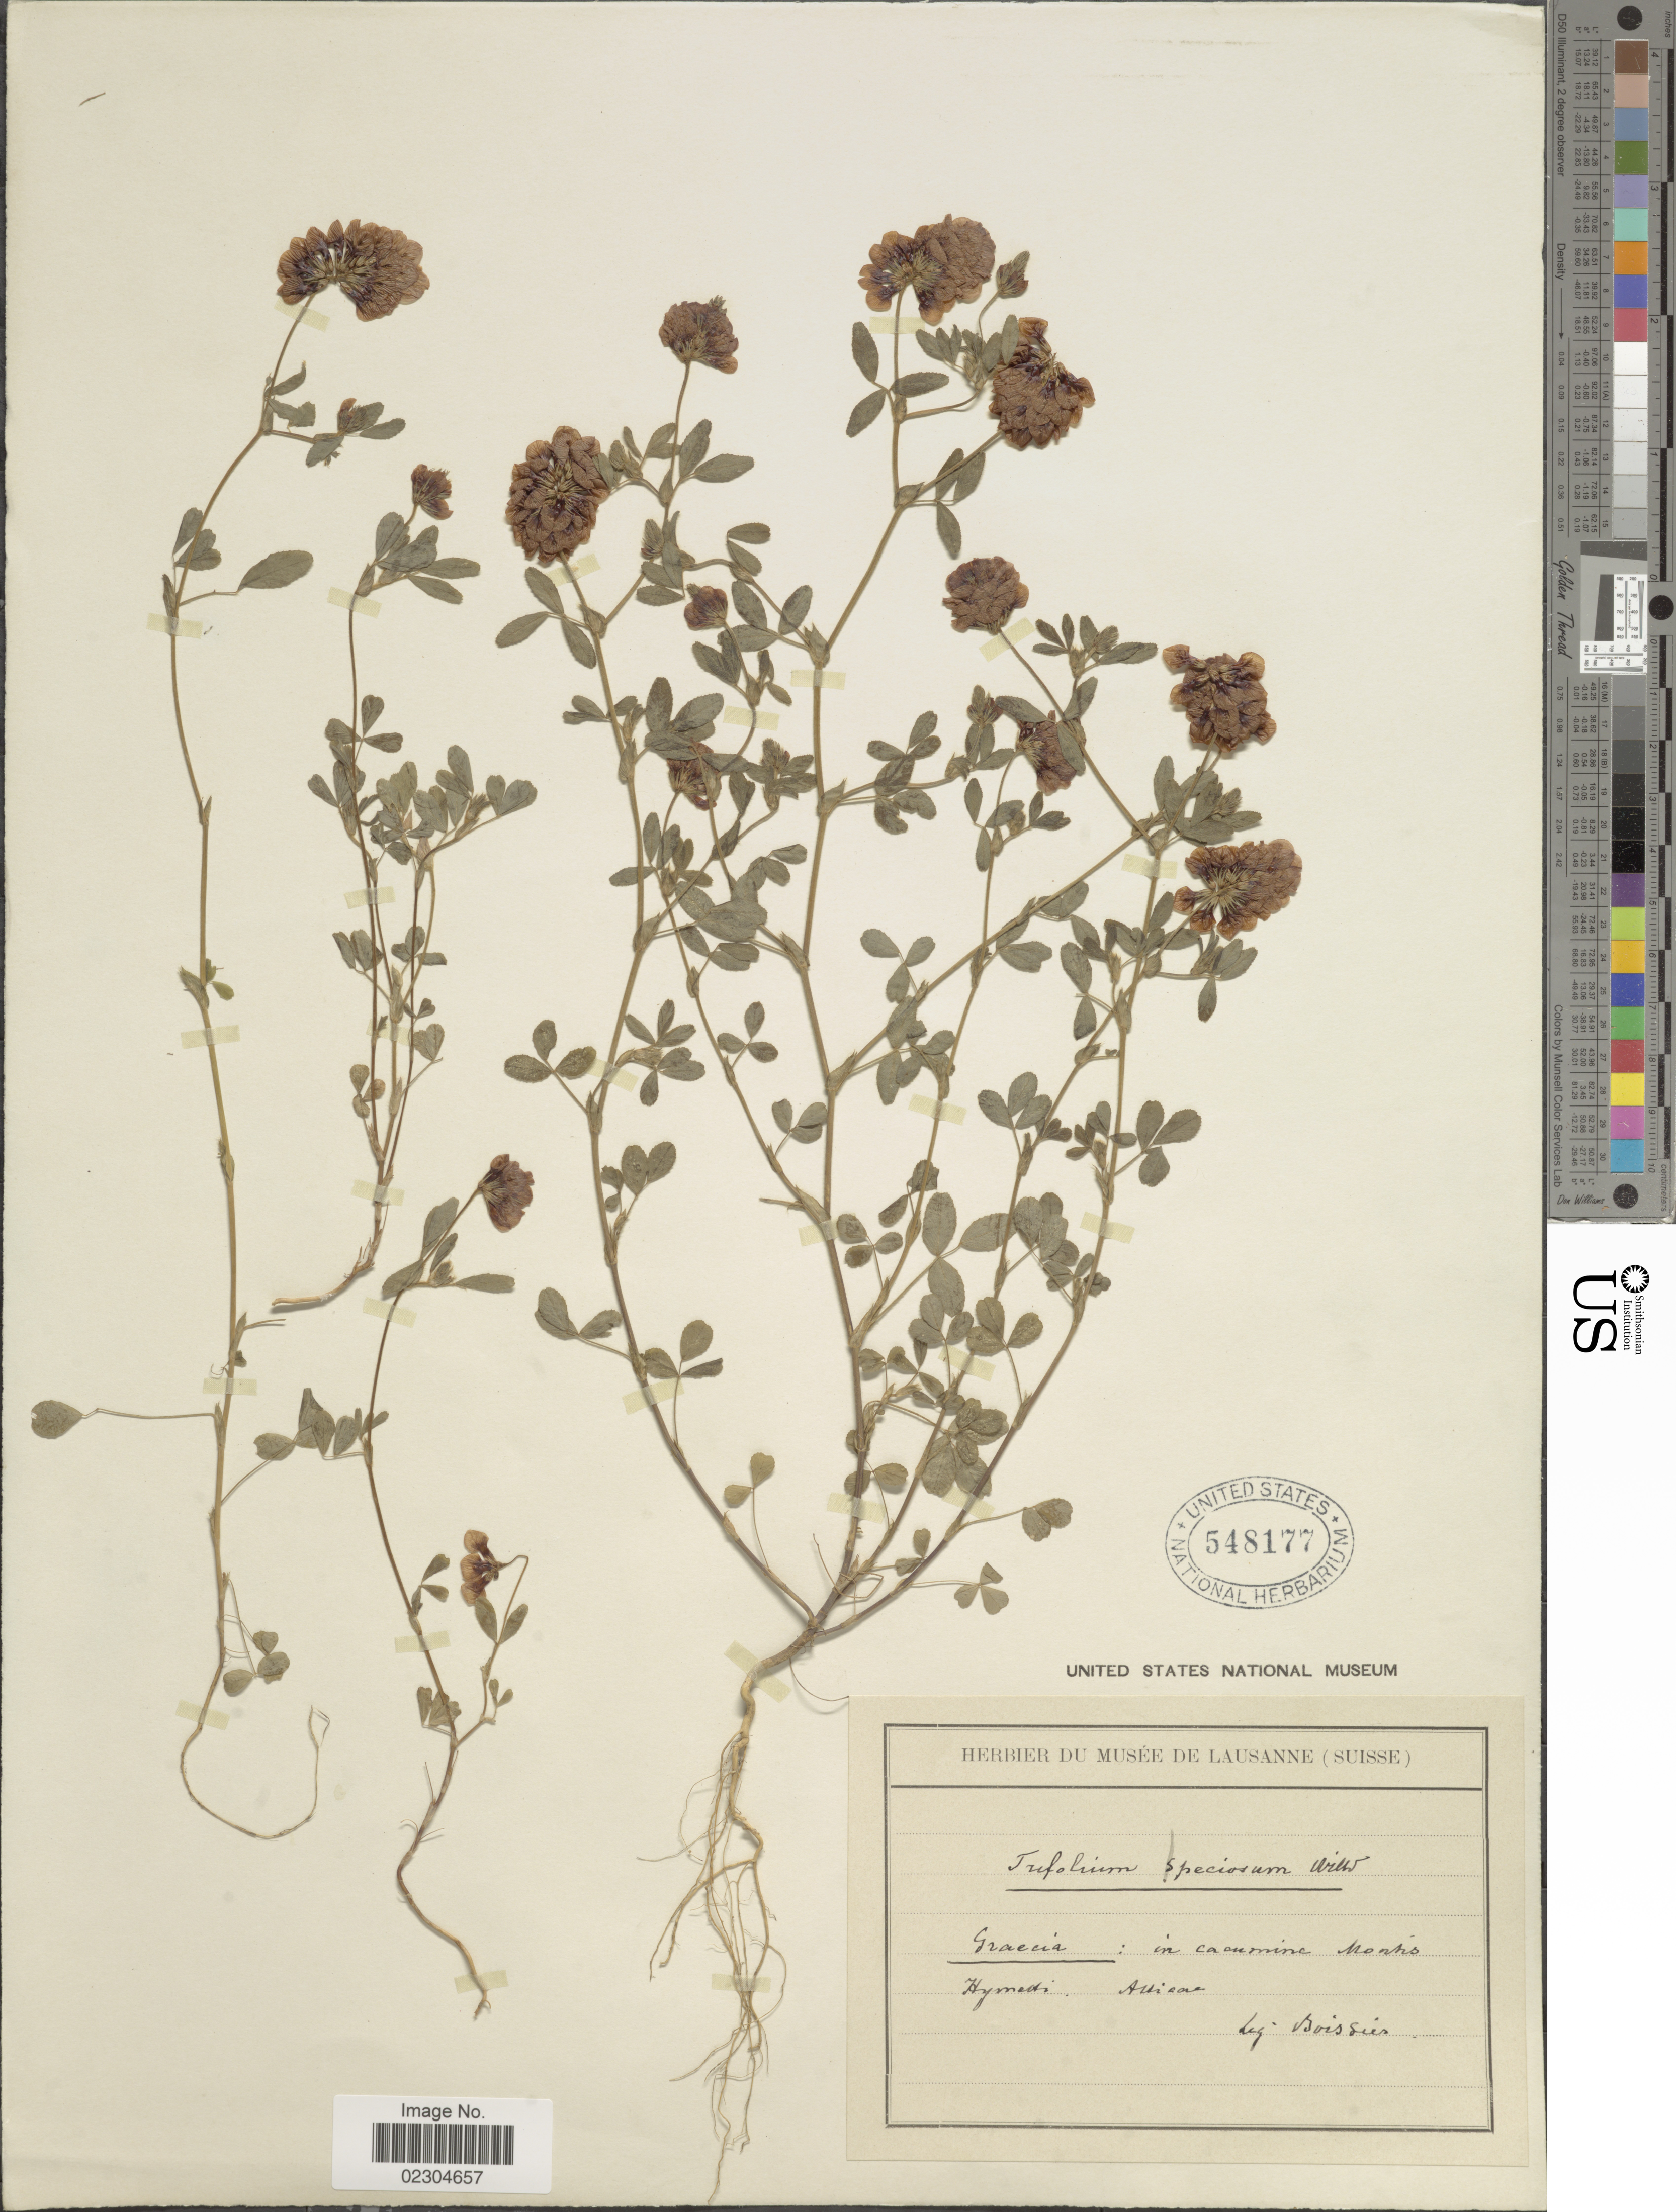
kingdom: Plantae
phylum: Tracheophyta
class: Magnoliopsida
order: Fabales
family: Fabaceae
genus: Trifolium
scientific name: Trifolium speciosum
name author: Willd.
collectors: -- Boissier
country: Greece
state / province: Attica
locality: Graecia: in cacumine montis Hymetri, Attica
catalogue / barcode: US 548177